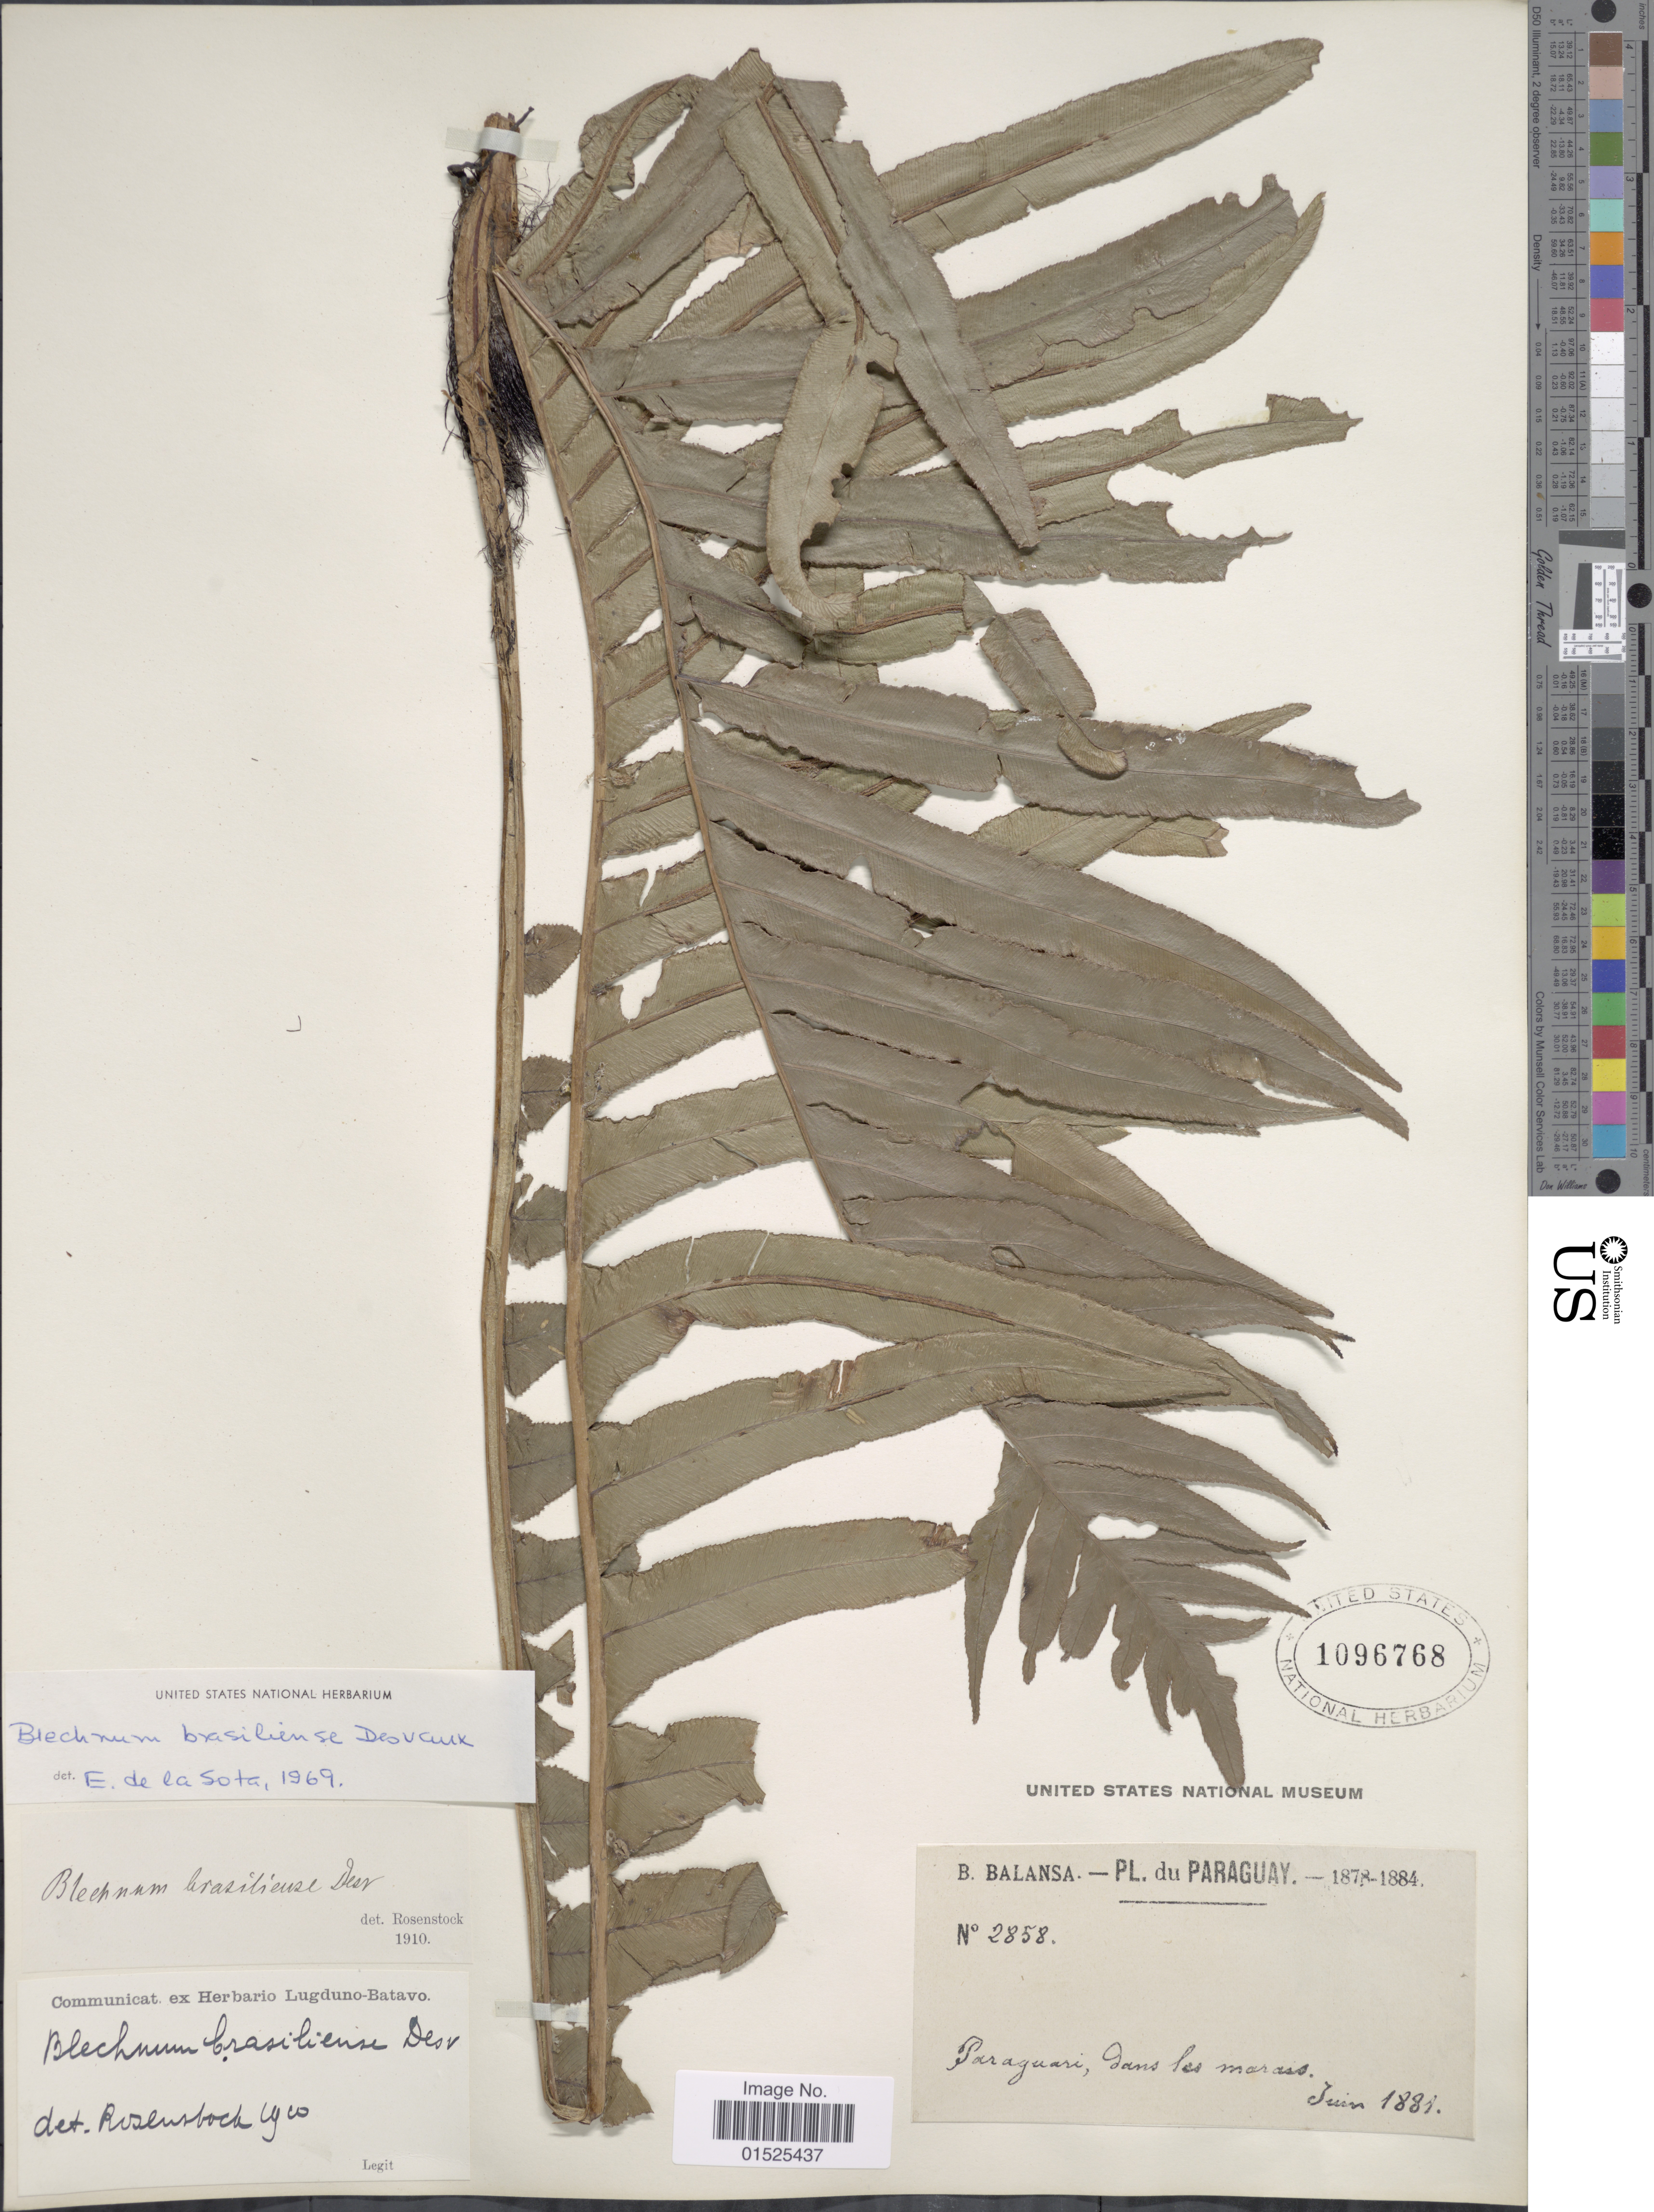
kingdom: Plantae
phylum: Tracheophyta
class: Polypodiopsida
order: Polypodiales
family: Blechnaceae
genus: Blechnum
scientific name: Blechnum brasiliense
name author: Desv.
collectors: B. Balansa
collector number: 2858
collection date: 1881-06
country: Paraguay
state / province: Paraguari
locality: Dans les marais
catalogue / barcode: US 1096768